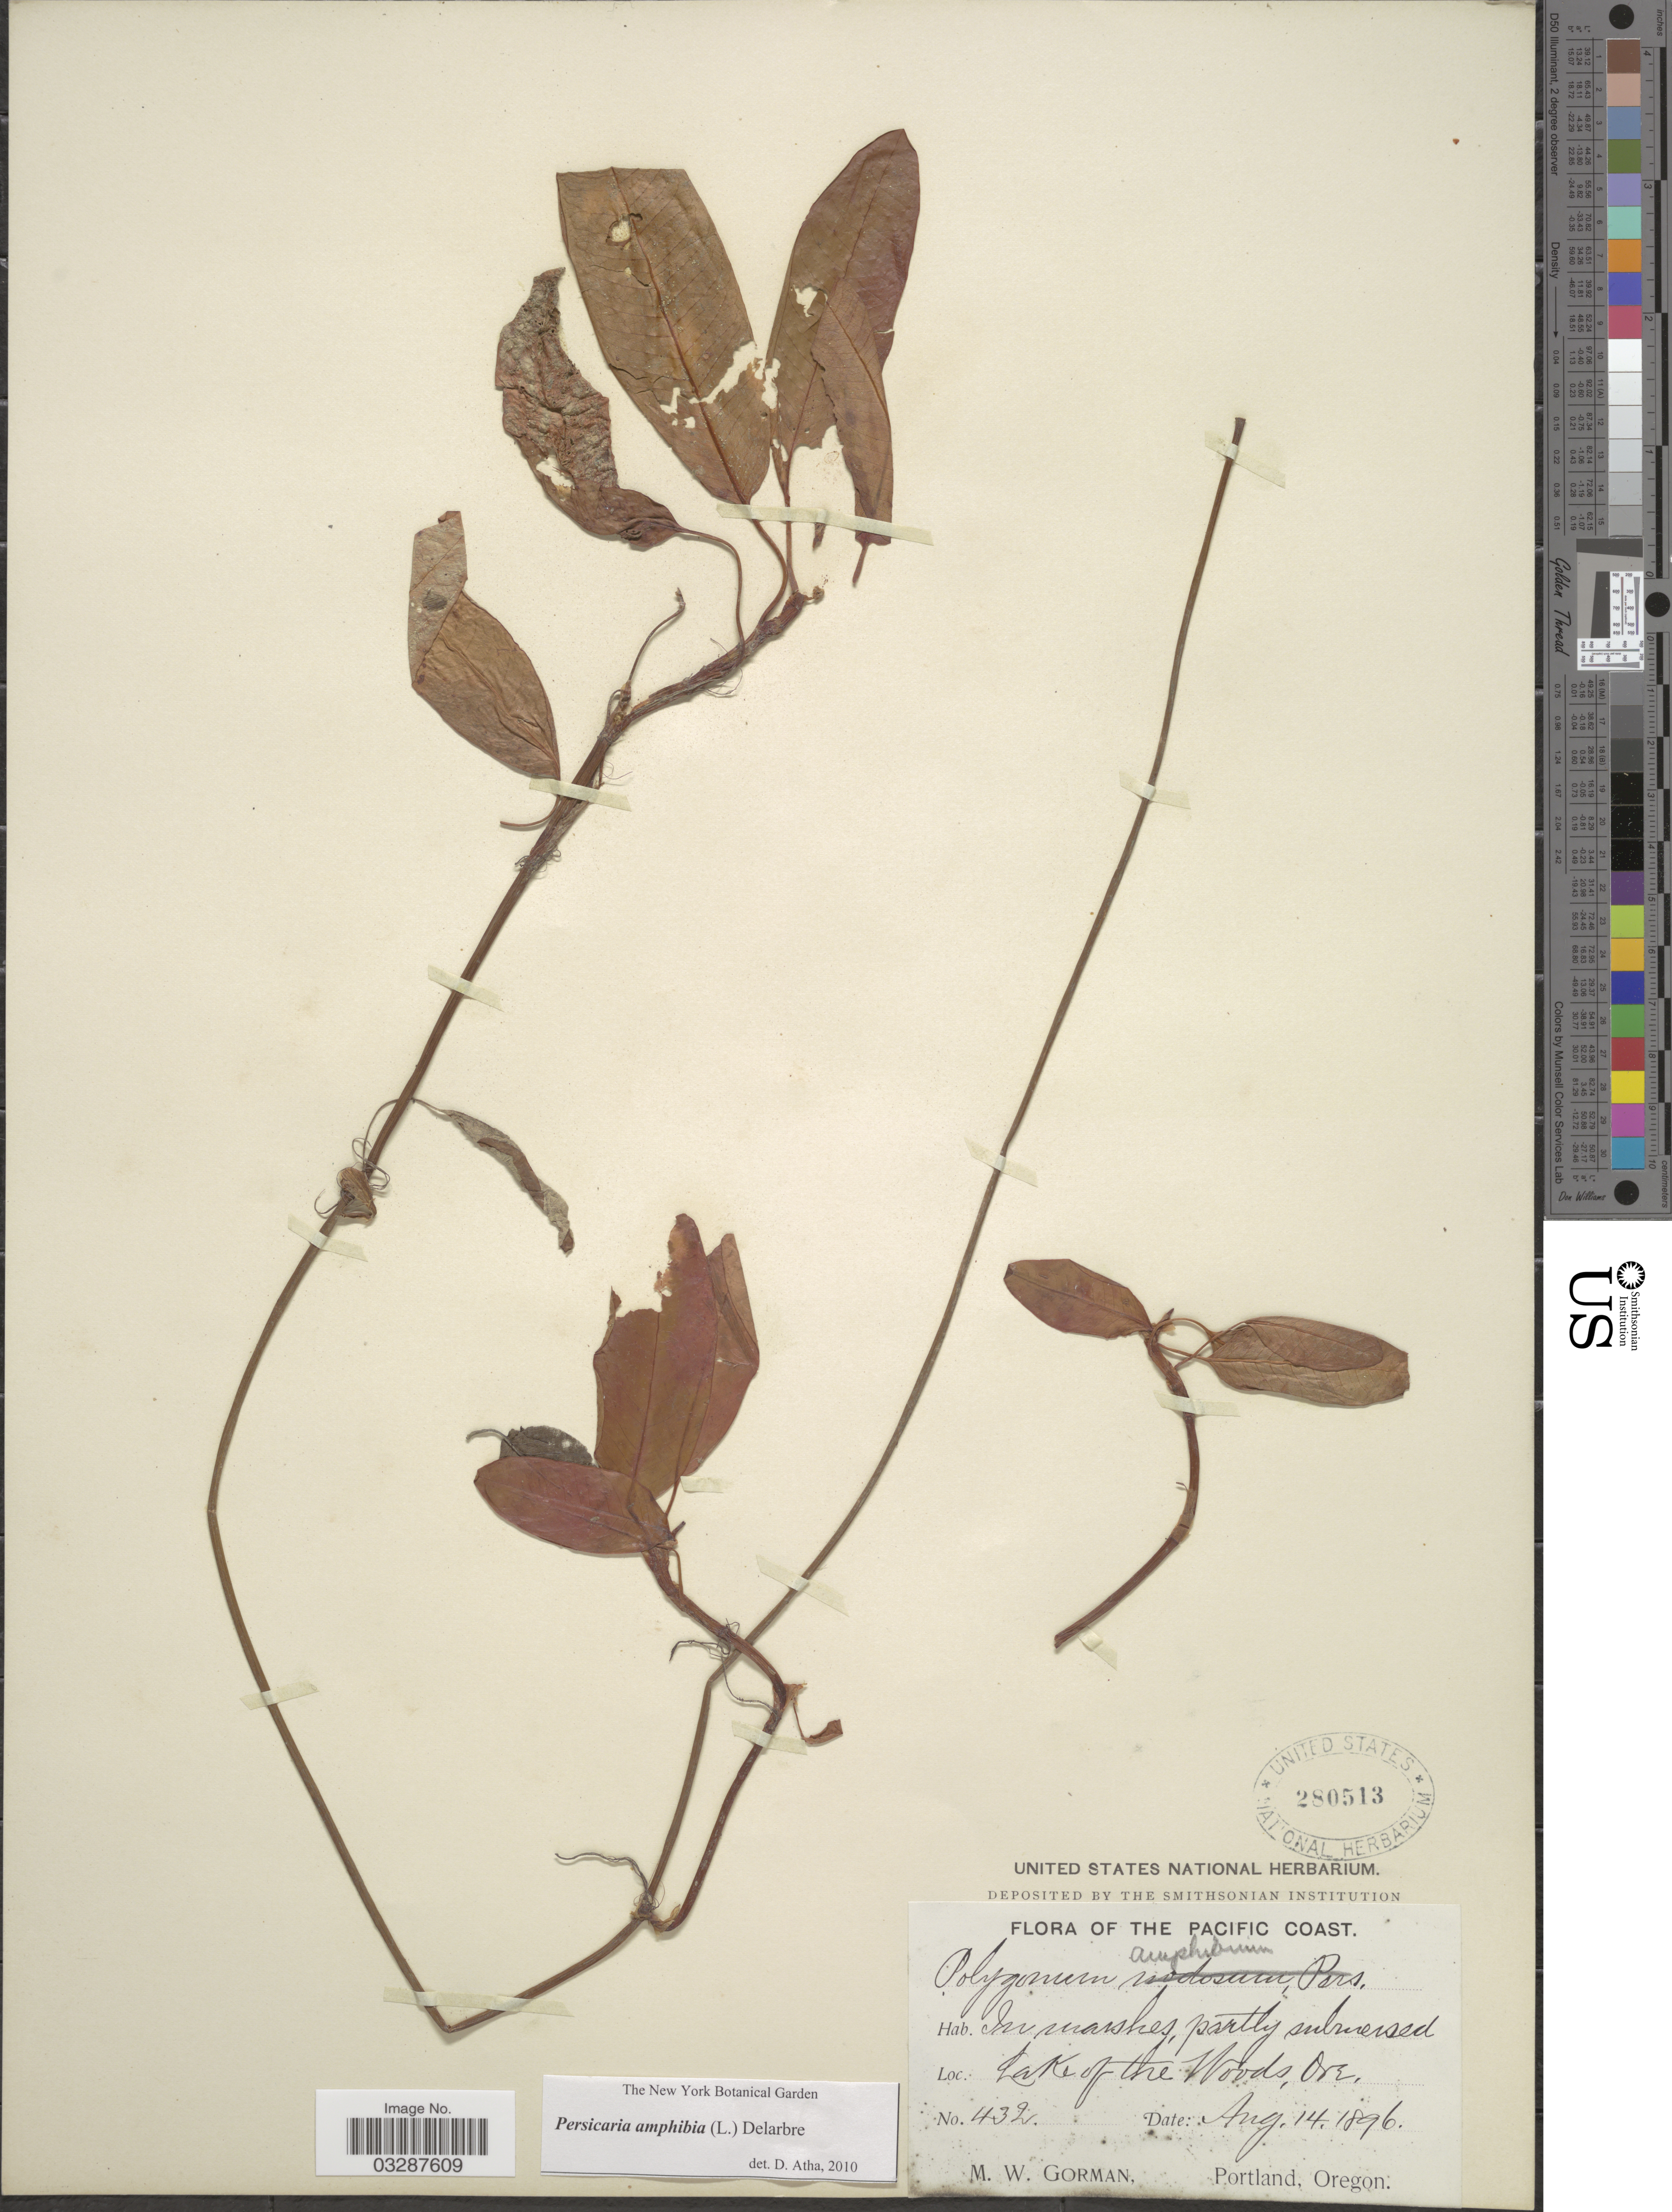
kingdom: Plantae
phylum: Tracheophyta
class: Magnoliopsida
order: Caryophyllales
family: Polygonaceae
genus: Persicaria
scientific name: Persicaria amphibia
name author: (L.) Delarbre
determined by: Atha, D. E.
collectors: M. W. Gorman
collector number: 432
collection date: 1896-08-14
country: United States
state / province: Oregon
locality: The Pacific Coast. Lake of the Woods.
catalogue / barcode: US 280513